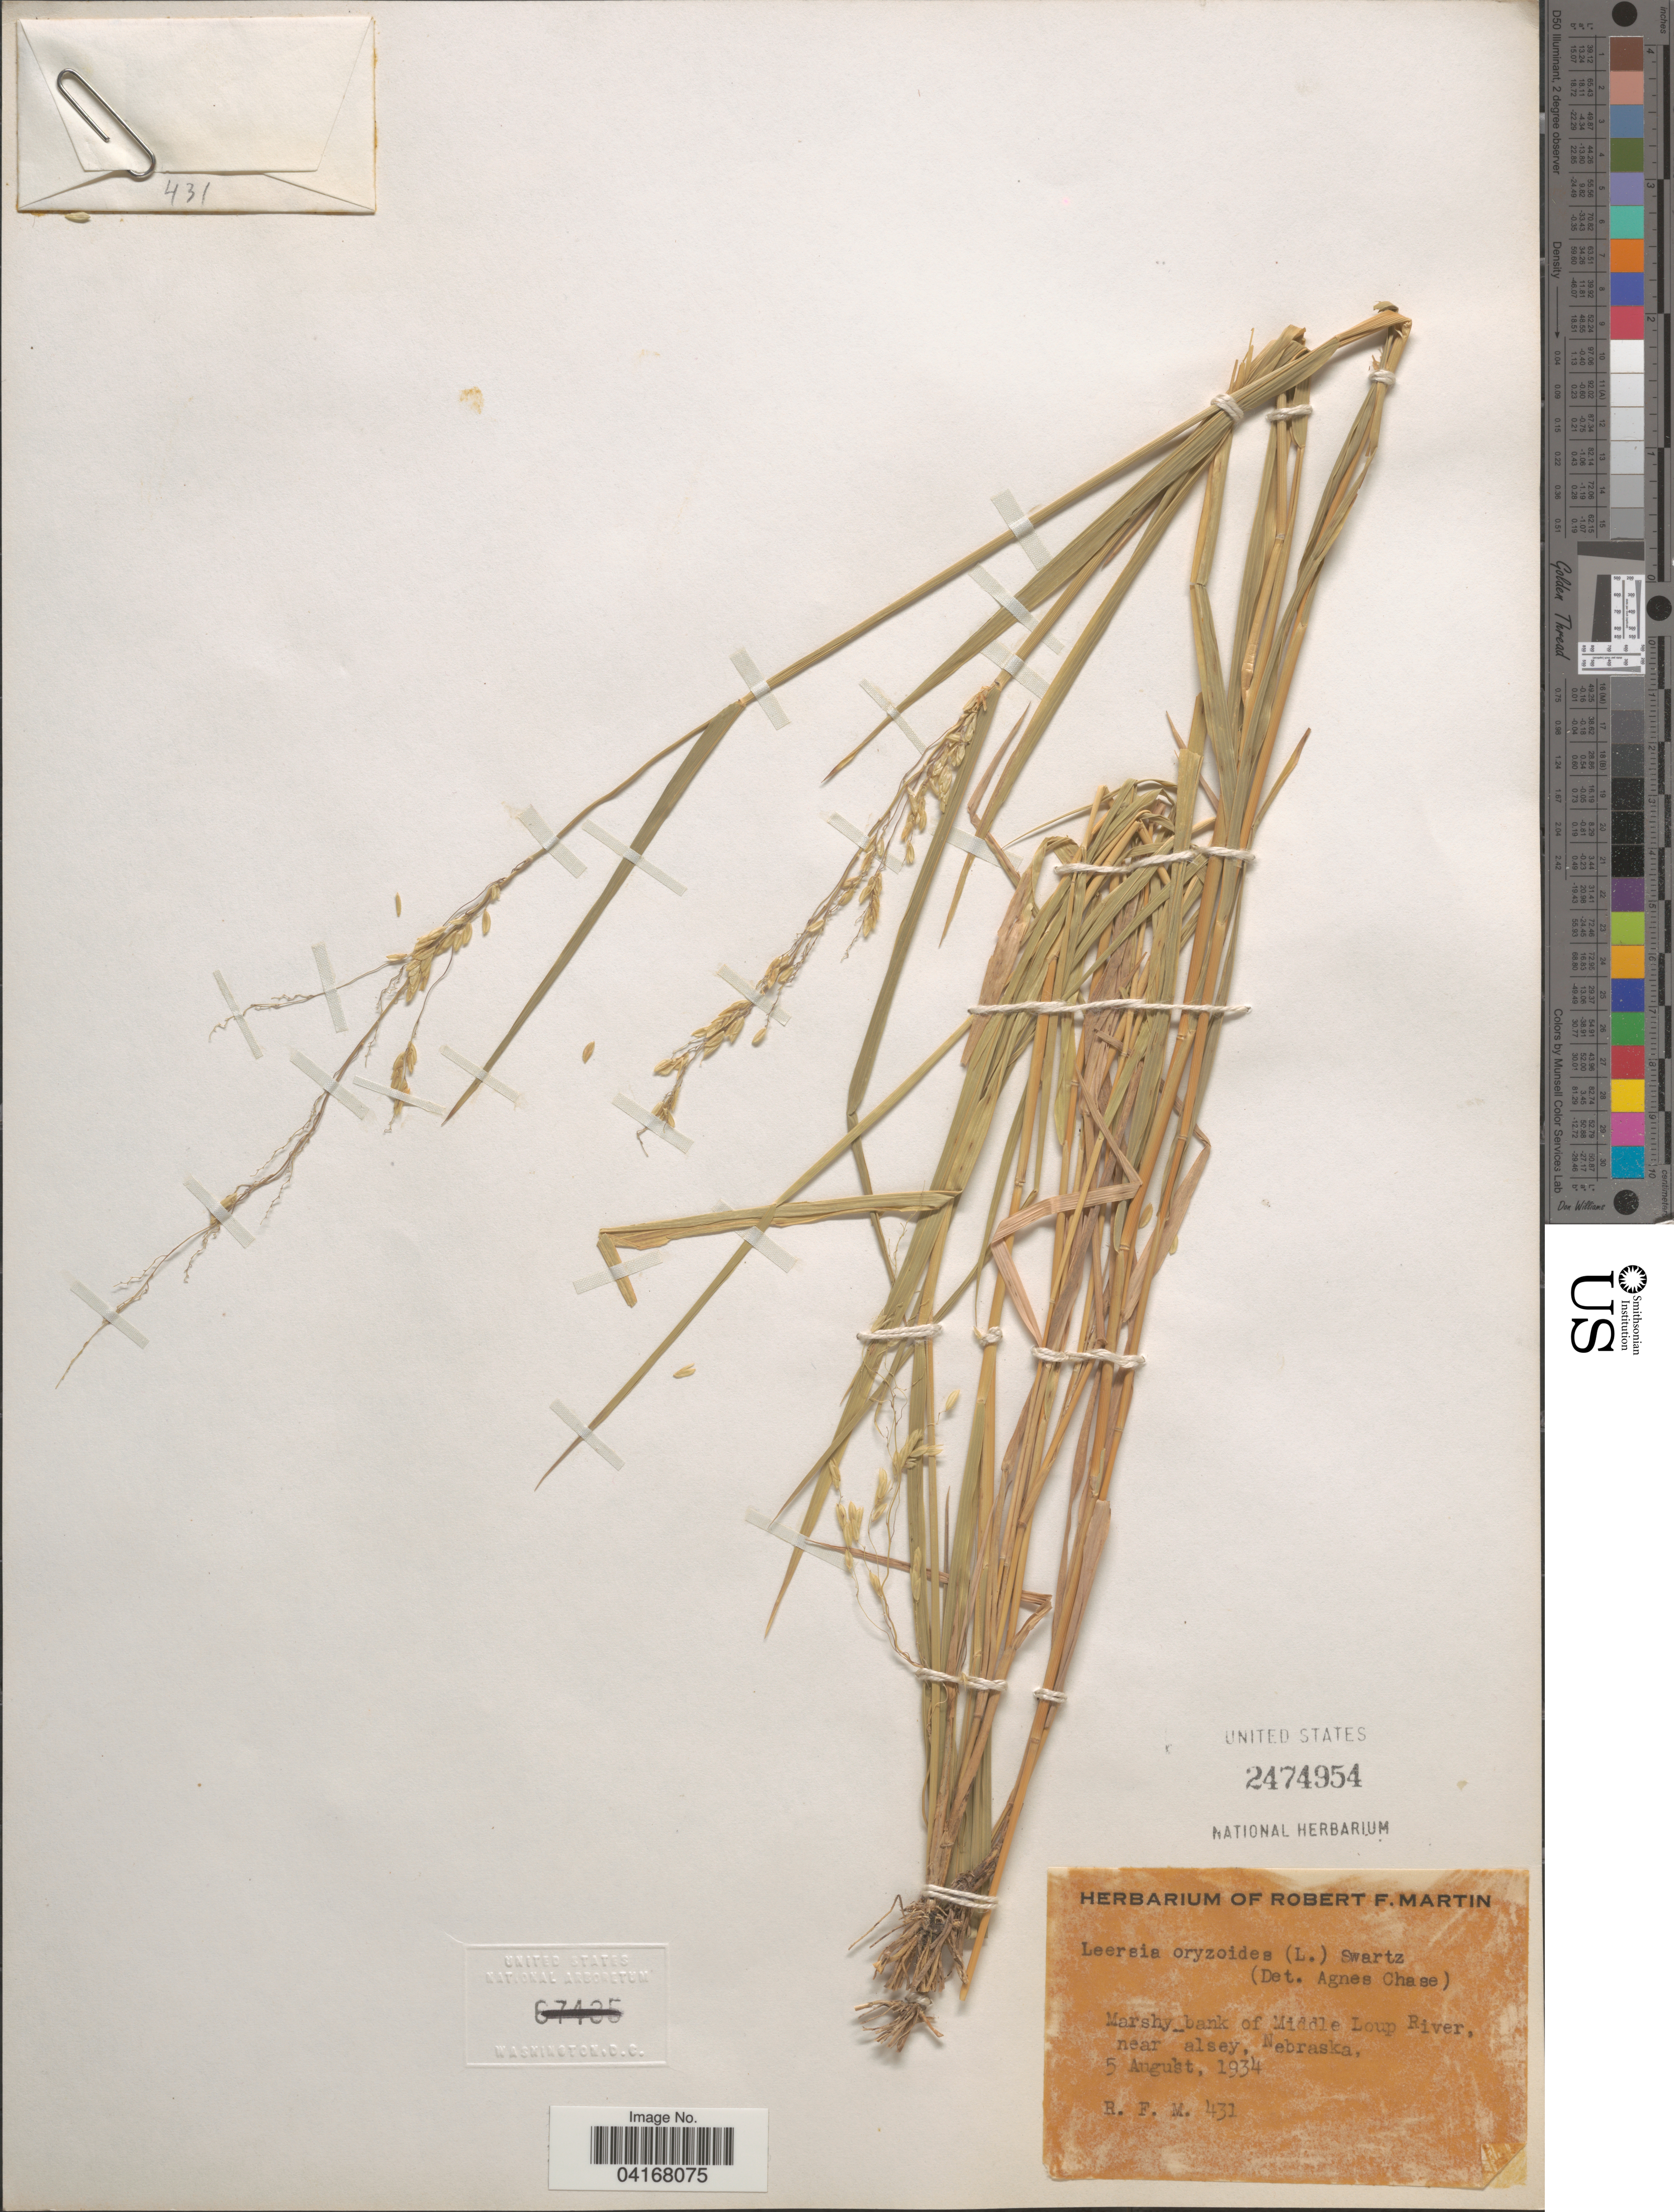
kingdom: Plantae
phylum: Tracheophyta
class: Liliopsida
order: Poales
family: Poaceae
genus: Leersia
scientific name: Leersia oryzoides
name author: (L.) Sw.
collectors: R. F. Martin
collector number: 431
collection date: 1934-08-05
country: United States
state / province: Nebraska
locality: Marshy bank of Middle Loup River, near alsey.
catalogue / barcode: US 2474954